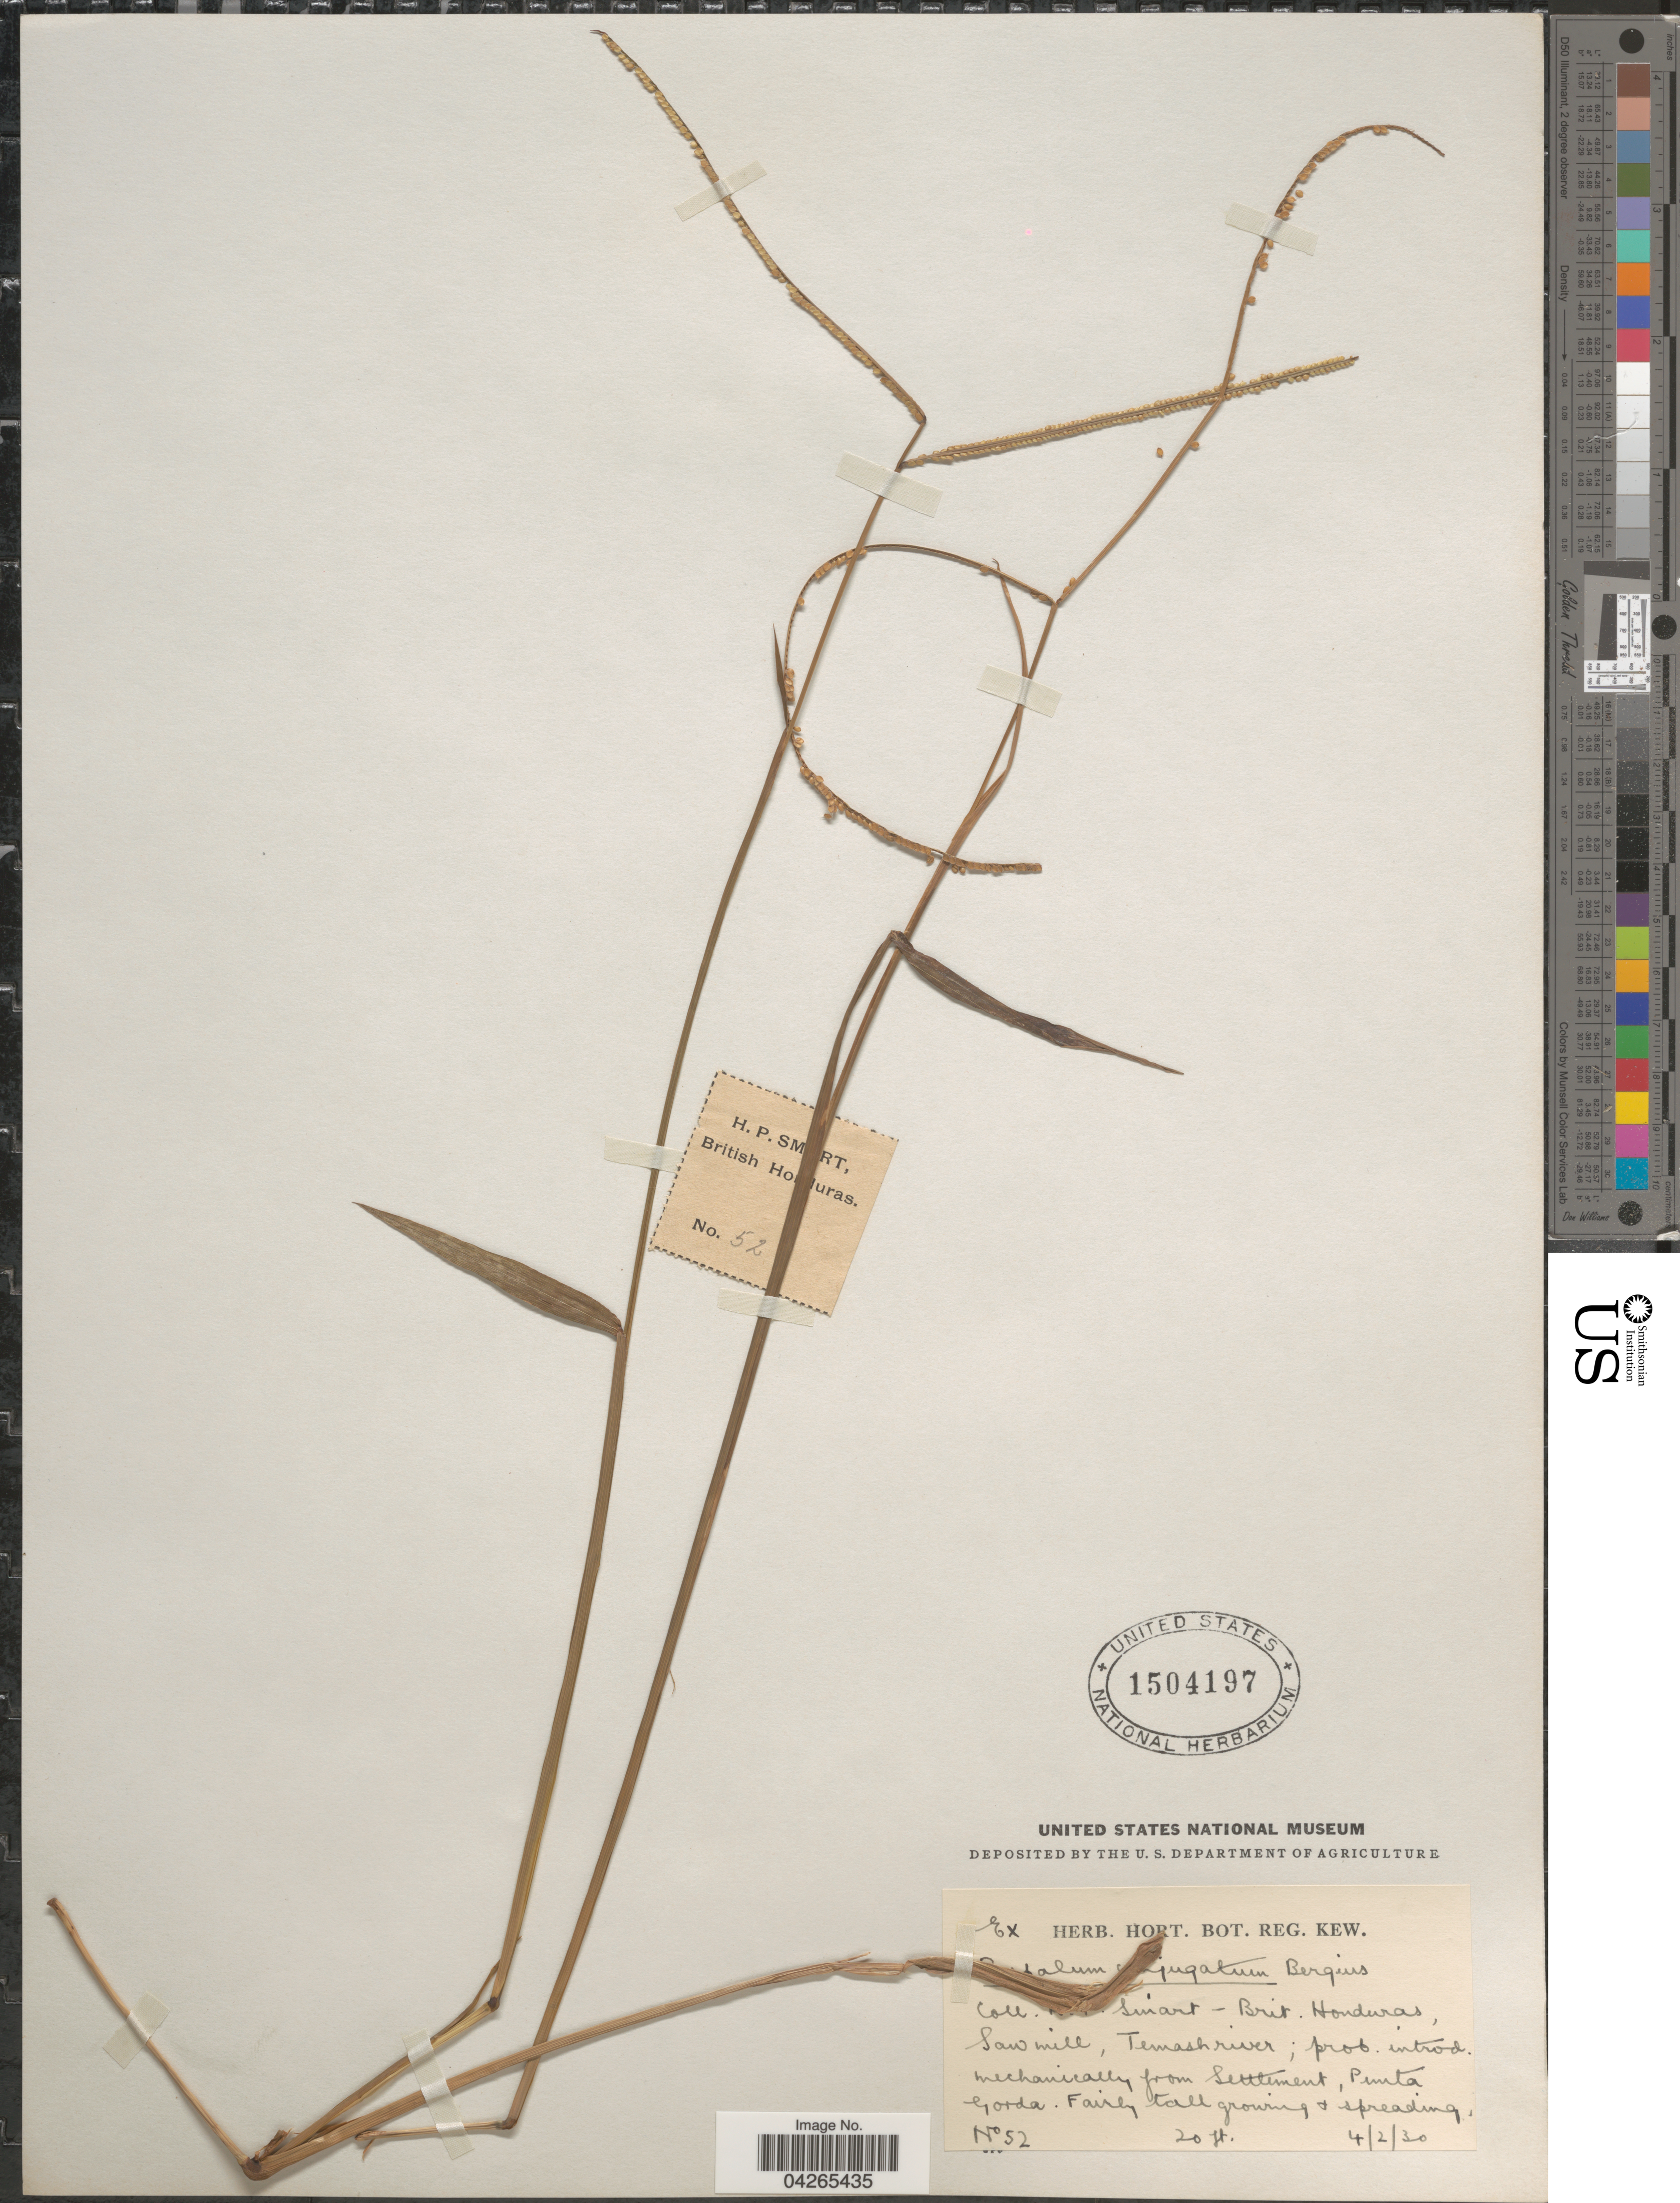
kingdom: Plantae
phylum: Tracheophyta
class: Liliopsida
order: Poales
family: Poaceae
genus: Paspalum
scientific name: Paspalum conjugatum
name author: P.J. Bergius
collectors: H. Smart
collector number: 52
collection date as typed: Transcribed d/m/y: 4/2/30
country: Belize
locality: British Honduras. Saw mill, Temash river.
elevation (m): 6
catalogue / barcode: US 1504197